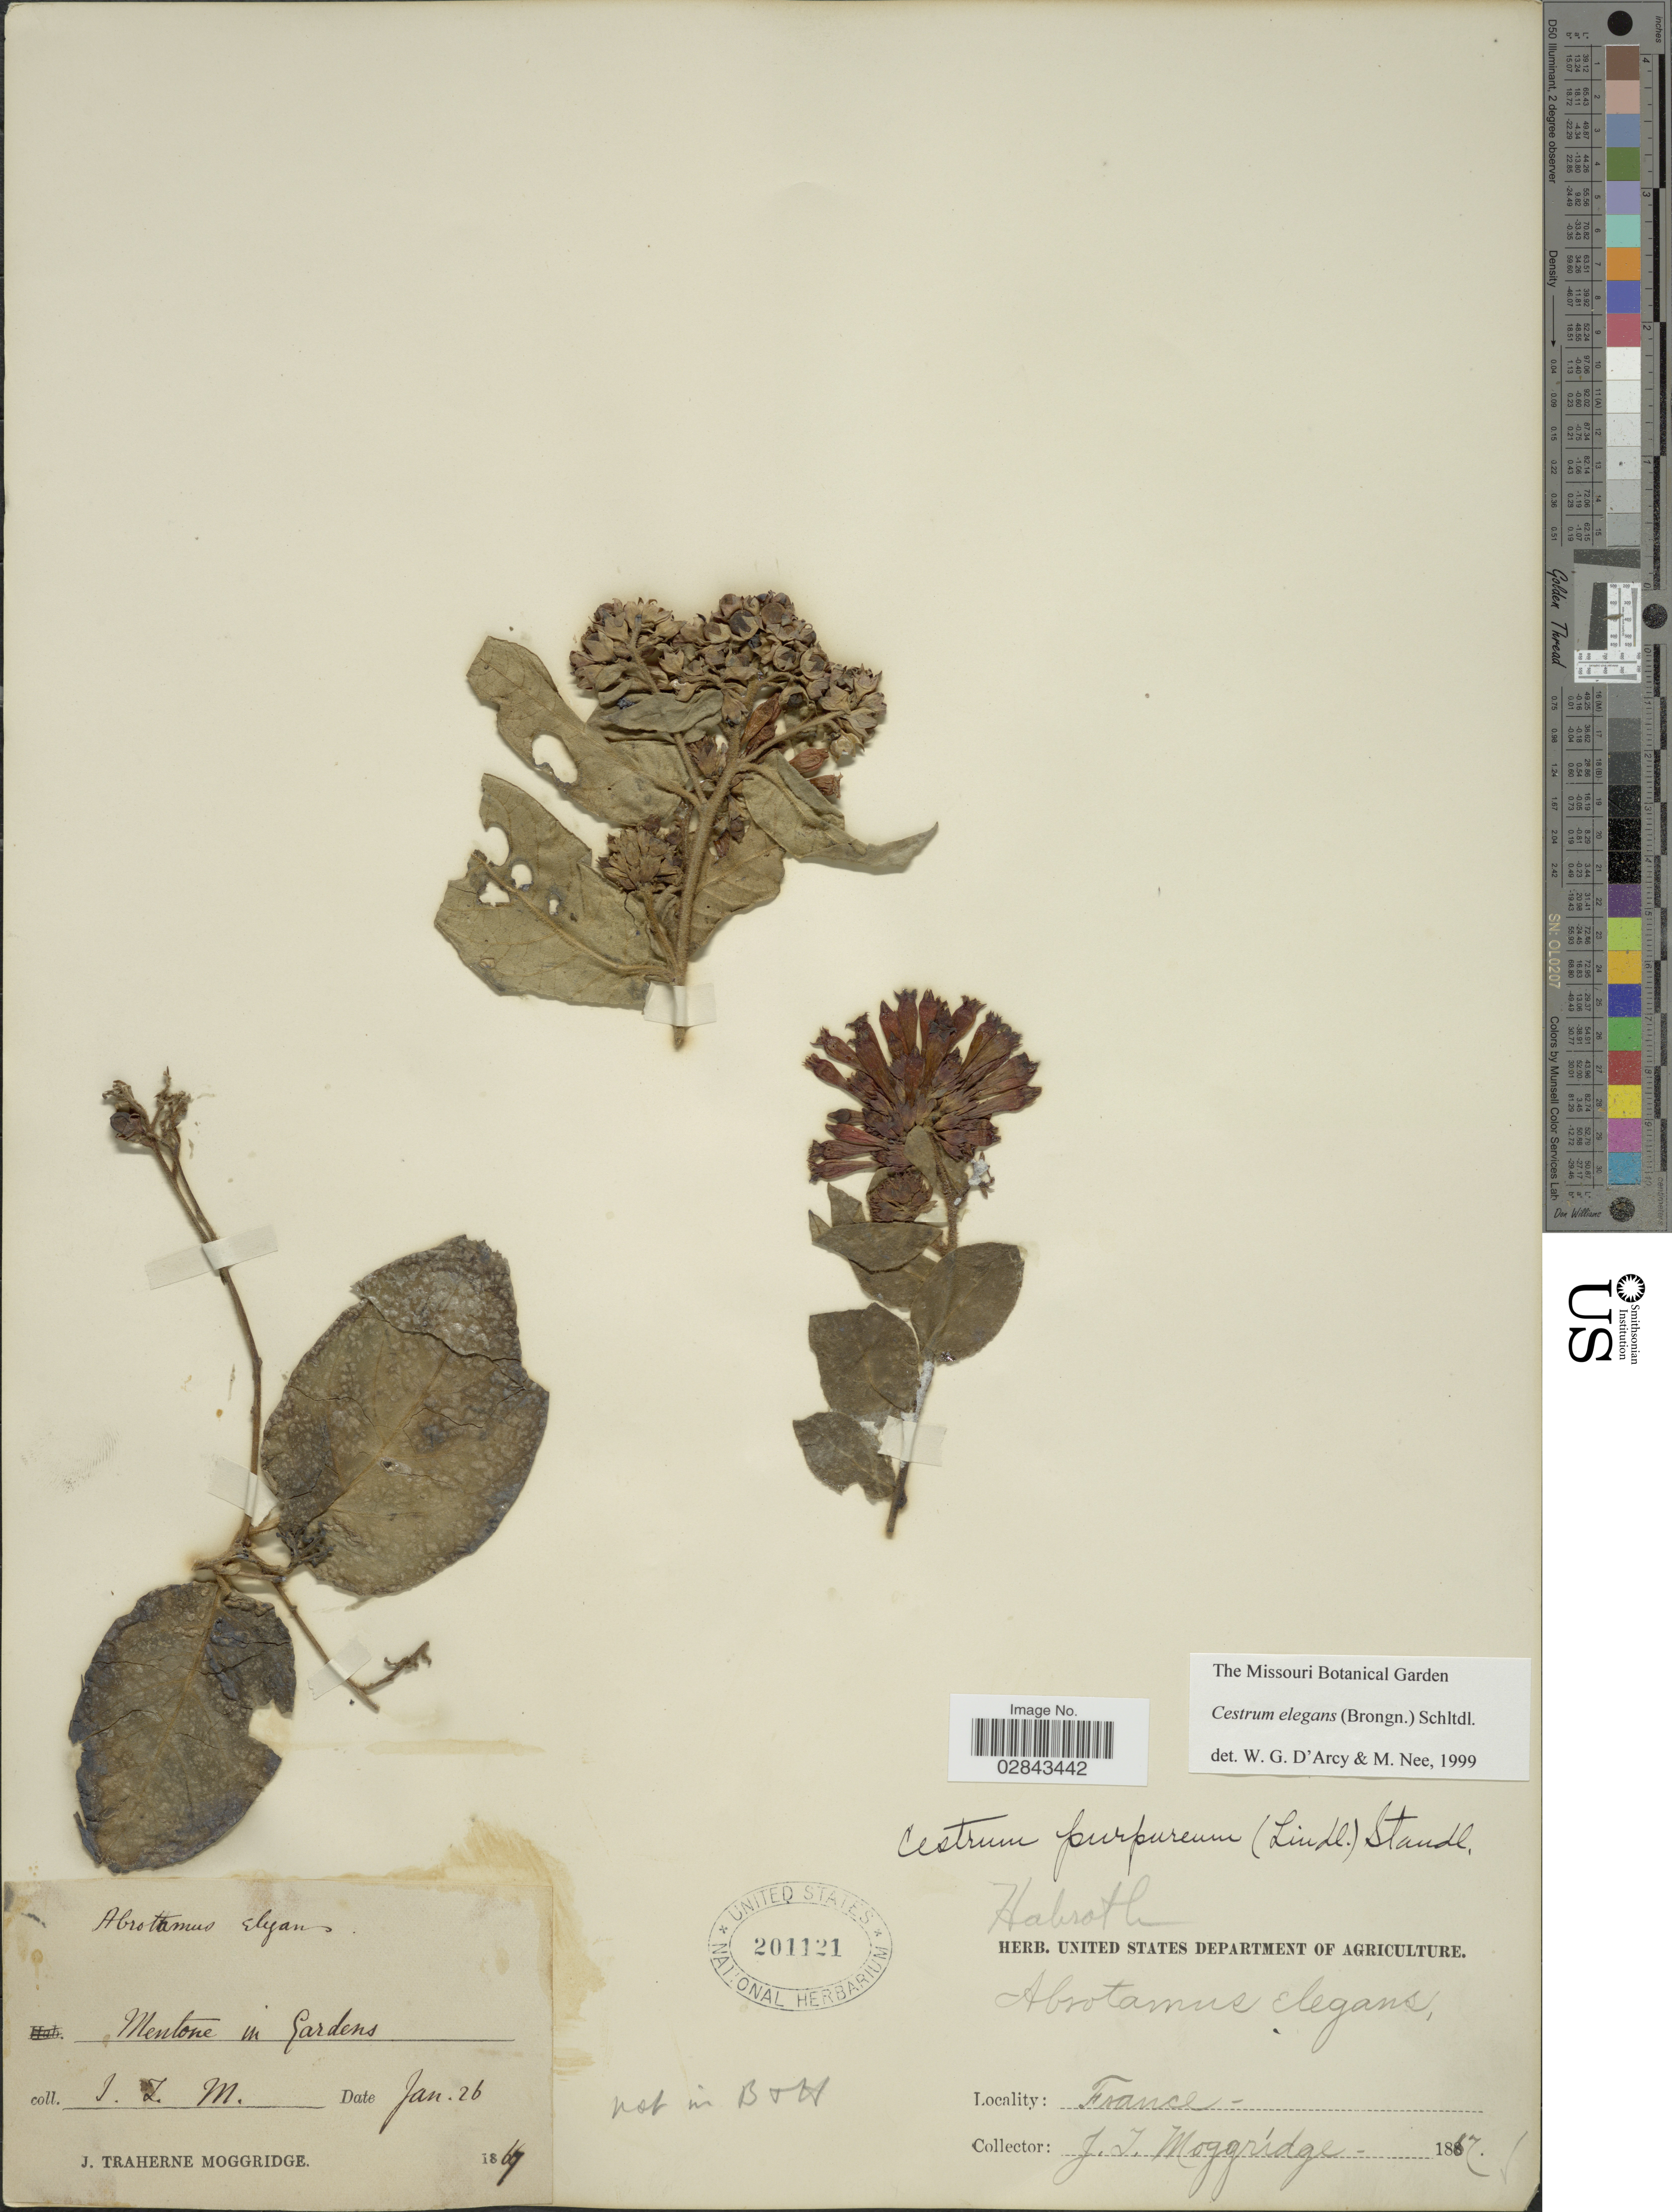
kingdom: Plantae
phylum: Tracheophyta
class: Magnoliopsida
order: Solanales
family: Solanaceae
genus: Cestrum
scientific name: Cestrum elegans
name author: (Brongn.) Schltdl.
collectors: J. T. Moggridge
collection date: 1867-01-26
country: France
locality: Mentone in gardens.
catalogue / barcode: US 201121